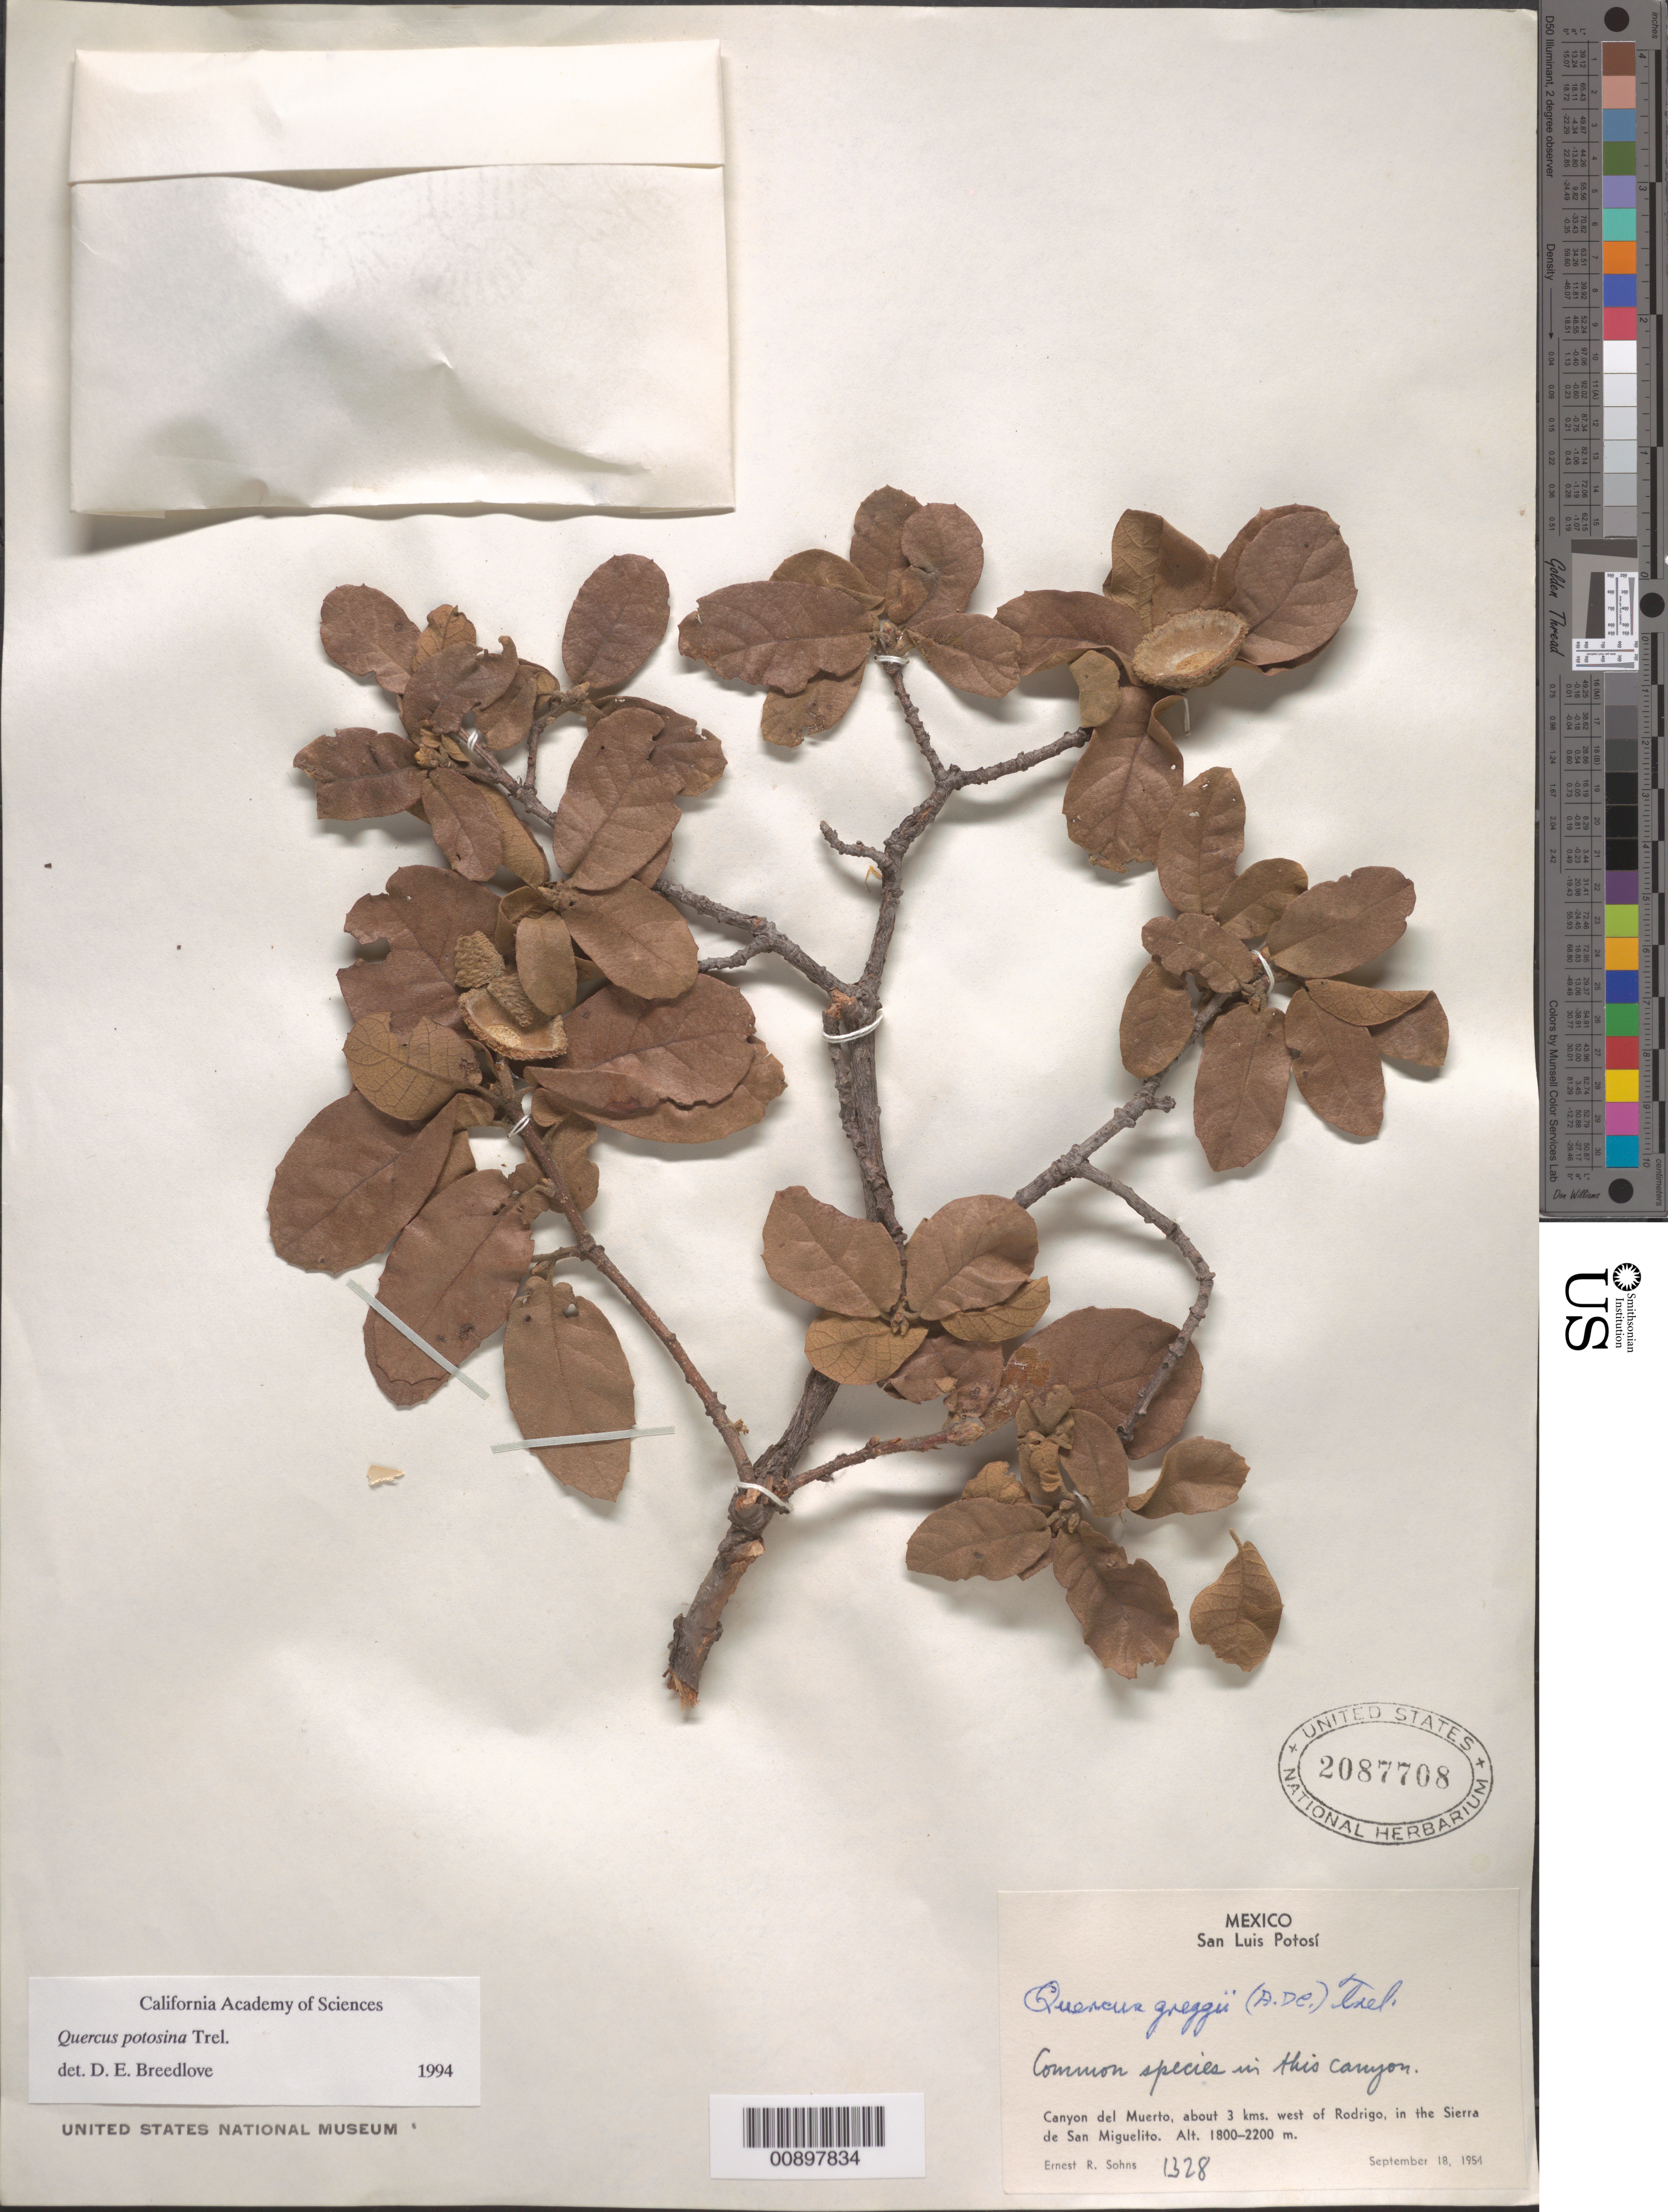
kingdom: Plantae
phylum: Tracheophyta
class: Magnoliopsida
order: Fagales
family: Fagaceae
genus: Quercus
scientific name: Quercus potosina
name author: Trel.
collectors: E. R. Sohns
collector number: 1328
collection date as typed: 18 Sep 1954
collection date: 1954-09-18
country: Mexico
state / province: San Luis Potosí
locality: Canyon del Muerto, about 3 kms. West of Rodrigo, in the Sierra de San Miguelito.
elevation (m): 2200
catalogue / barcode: US 2087708